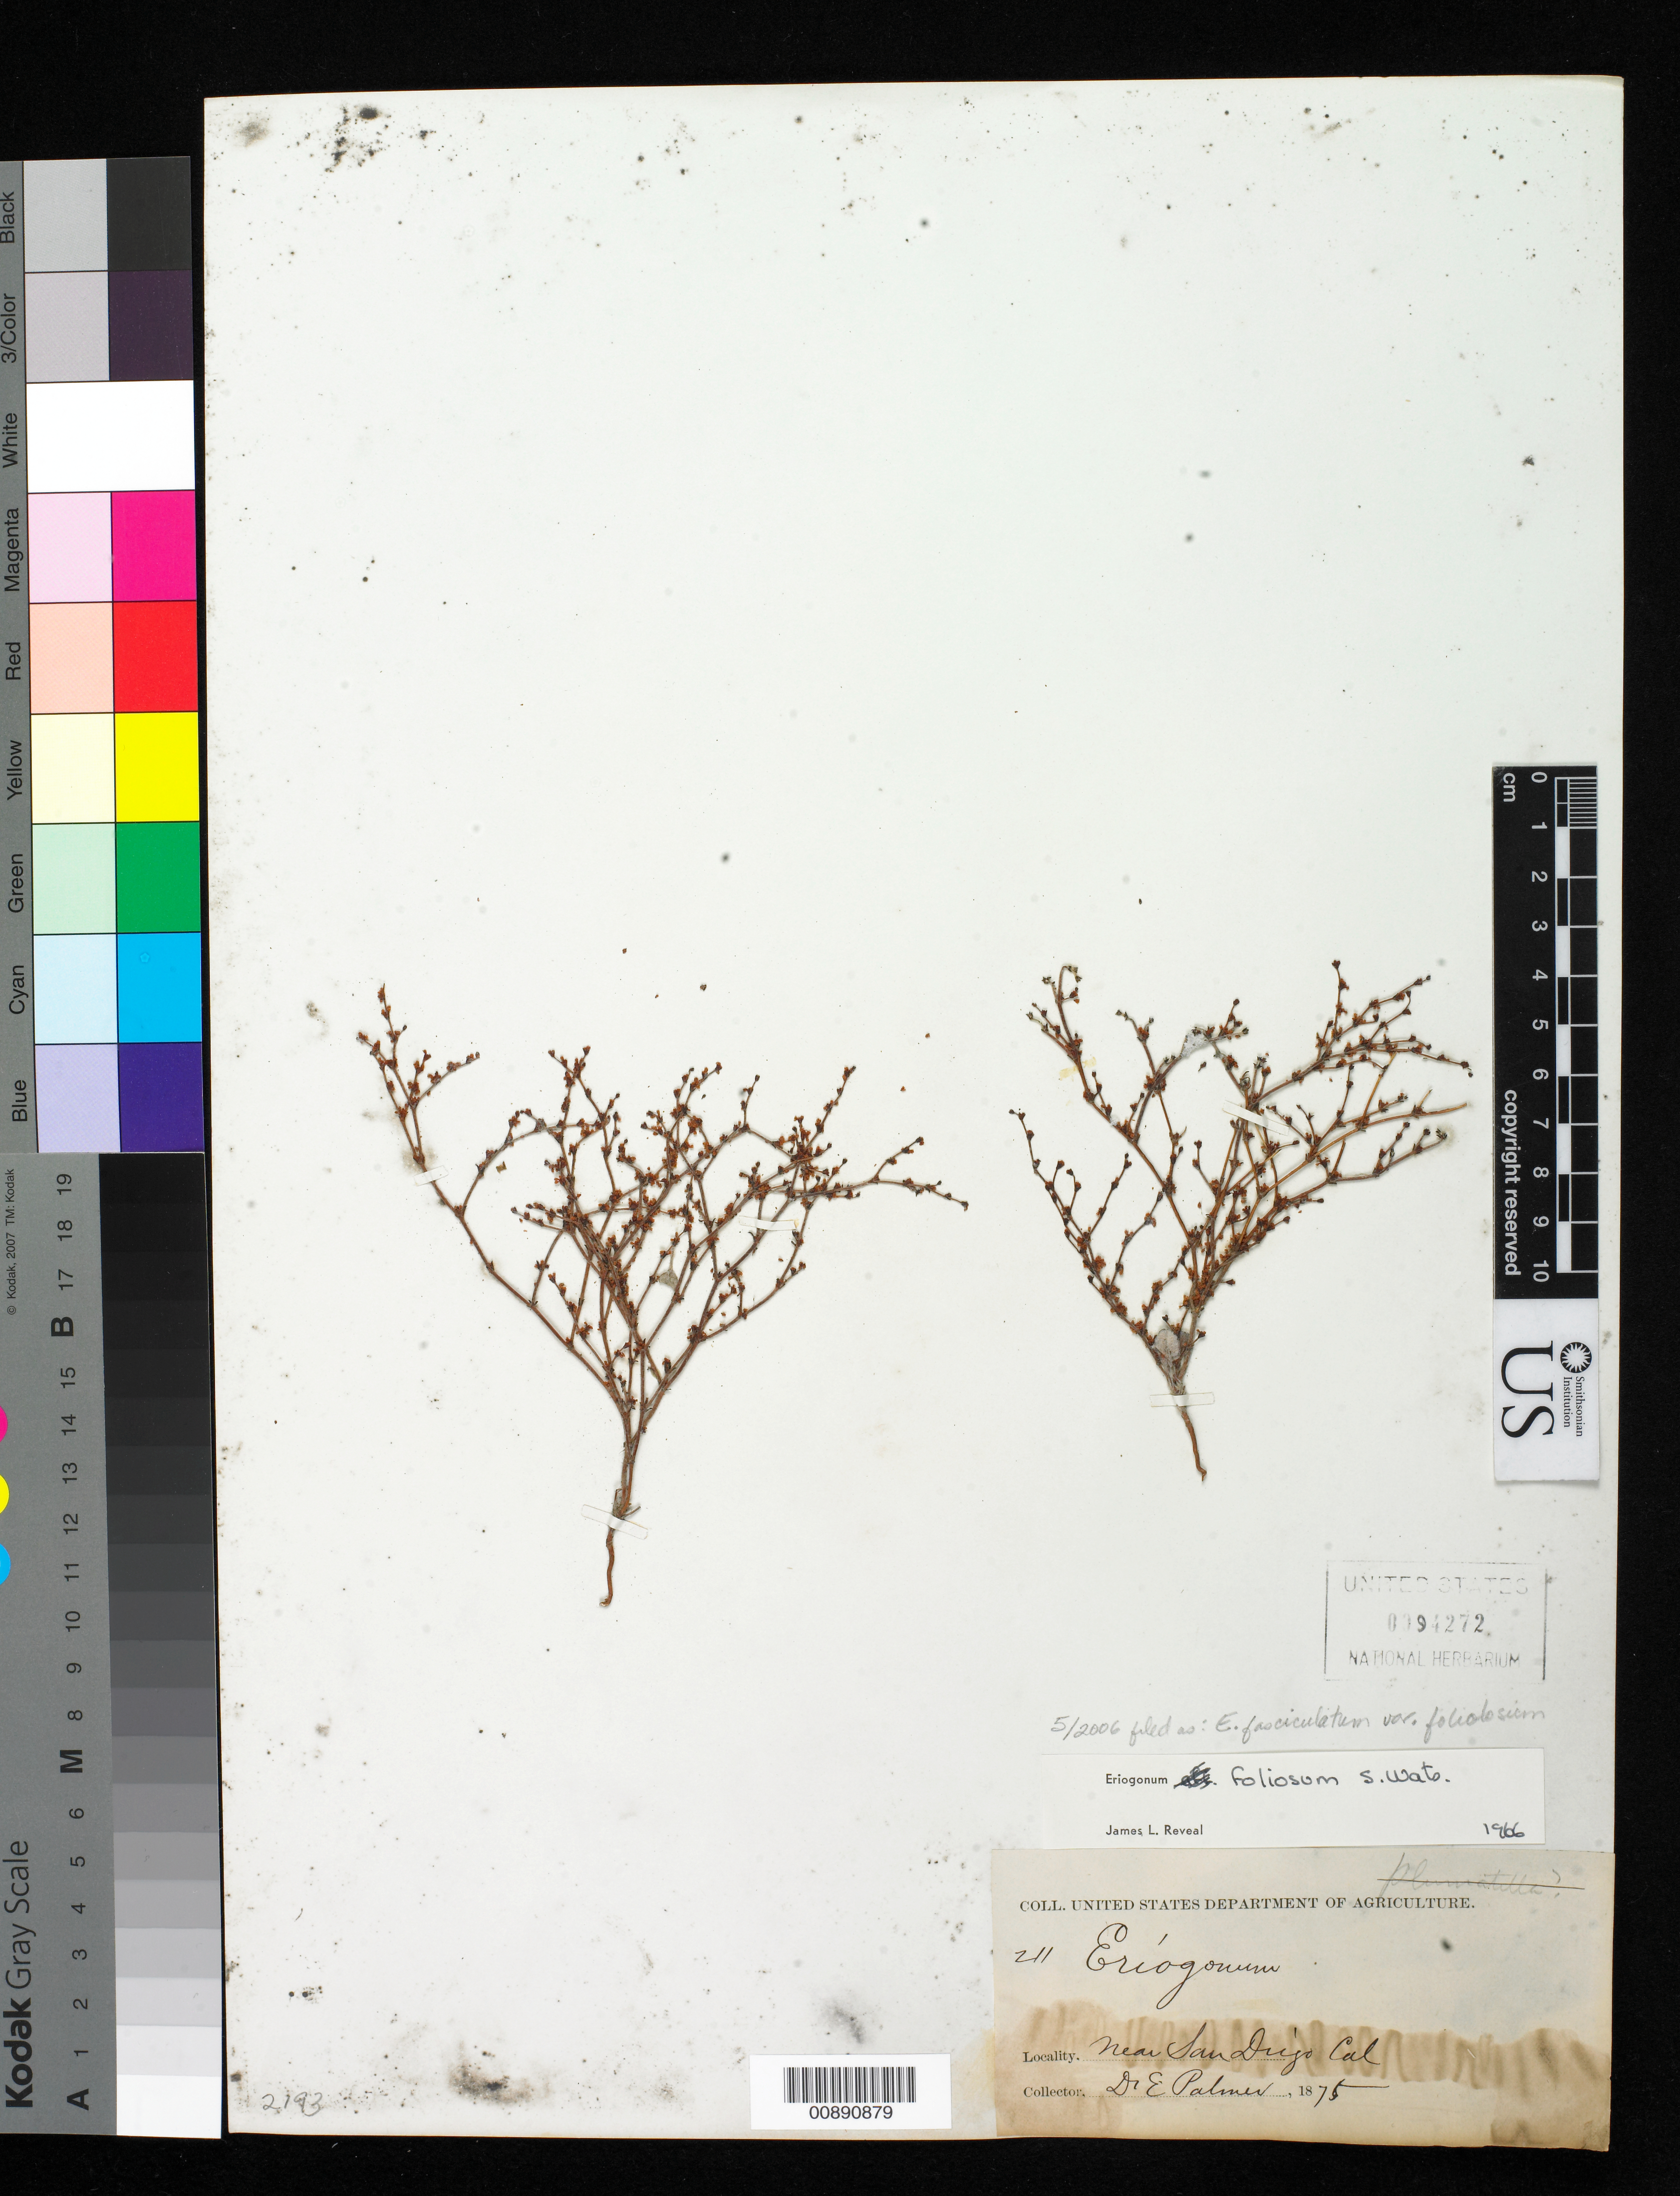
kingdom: Plantae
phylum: Tracheophyta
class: Magnoliopsida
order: Caryophyllales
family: Polygonaceae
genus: Eriogonum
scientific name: Eriogonum fasciculatum var. foliolosum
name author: (Nutt.) S. Stokes ex Abrams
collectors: E. Palmer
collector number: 211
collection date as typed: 1875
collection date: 1875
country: United States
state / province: California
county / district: San Diego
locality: Near San Diego, California.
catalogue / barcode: US 94272